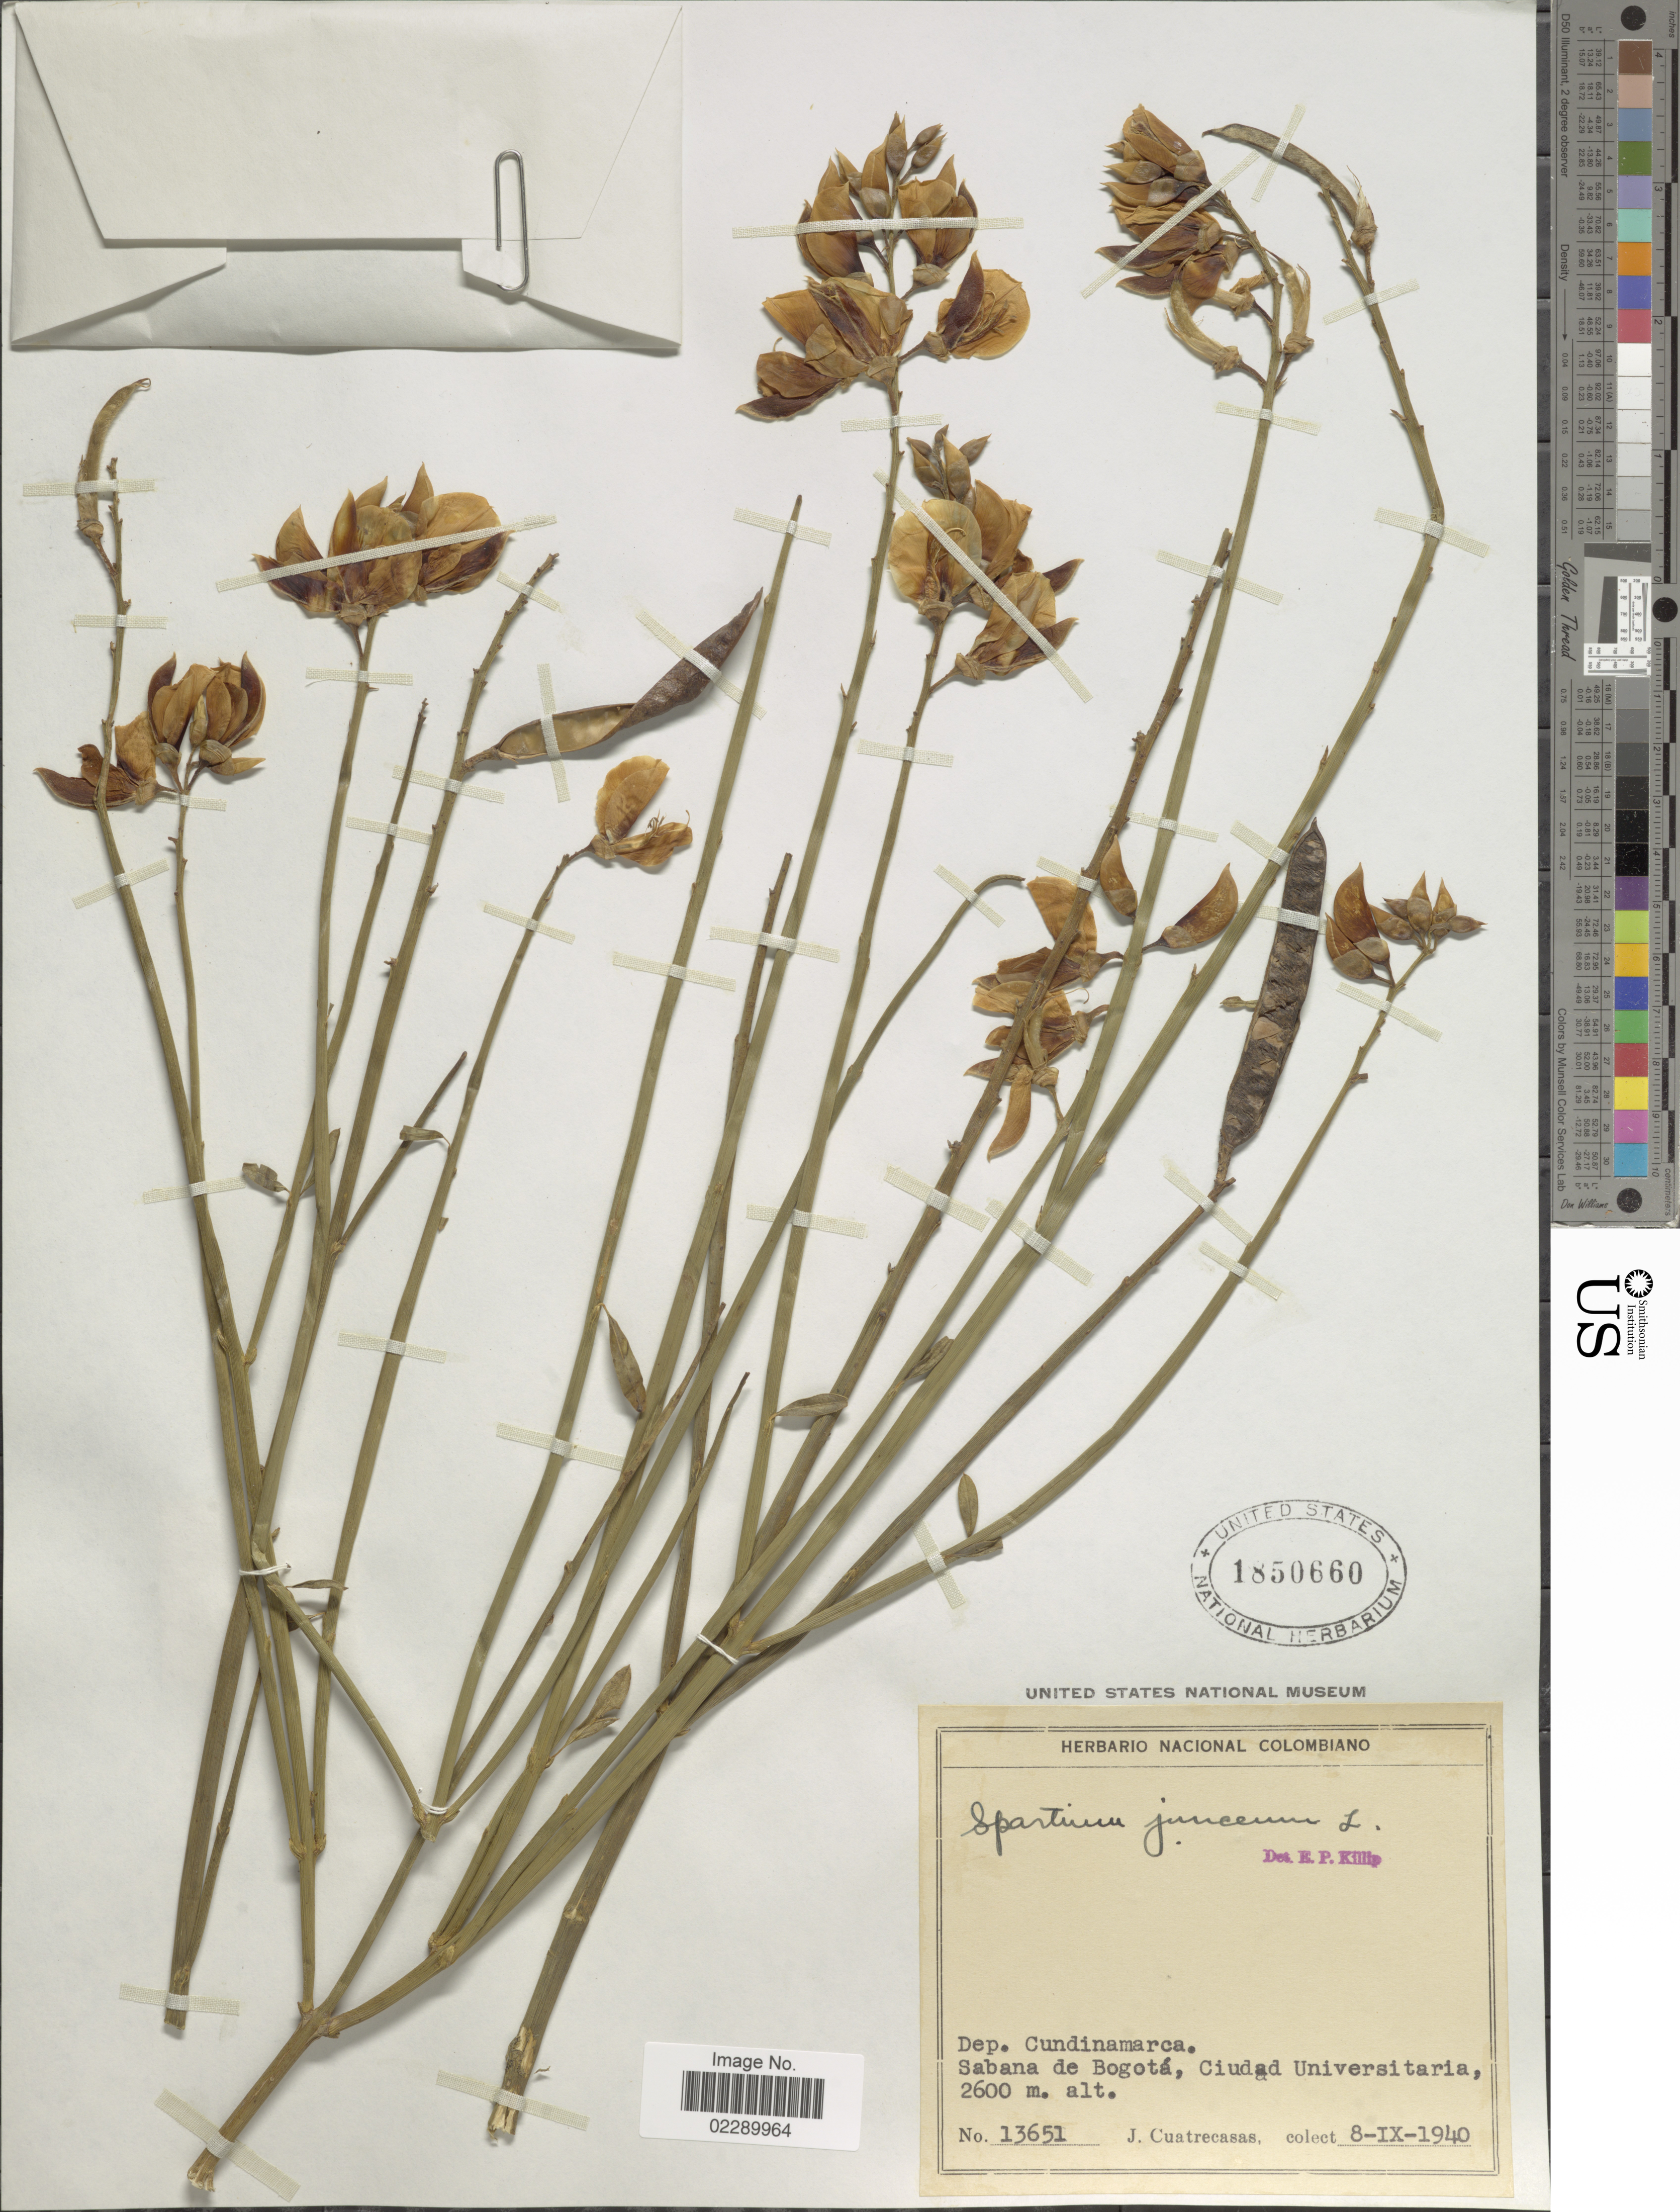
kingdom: Plantae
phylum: Tracheophyta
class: Magnoliopsida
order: Fabales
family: Fabaceae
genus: Spartium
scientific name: Spartium junceum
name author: L.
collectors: J. Cuatrecasas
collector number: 13651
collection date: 1940-09-08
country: Colombia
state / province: Cundinamarca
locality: Dep. Cundinamarca. Sabana de Bogotá, Ciudad Universitaria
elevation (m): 2600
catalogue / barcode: US 1850660